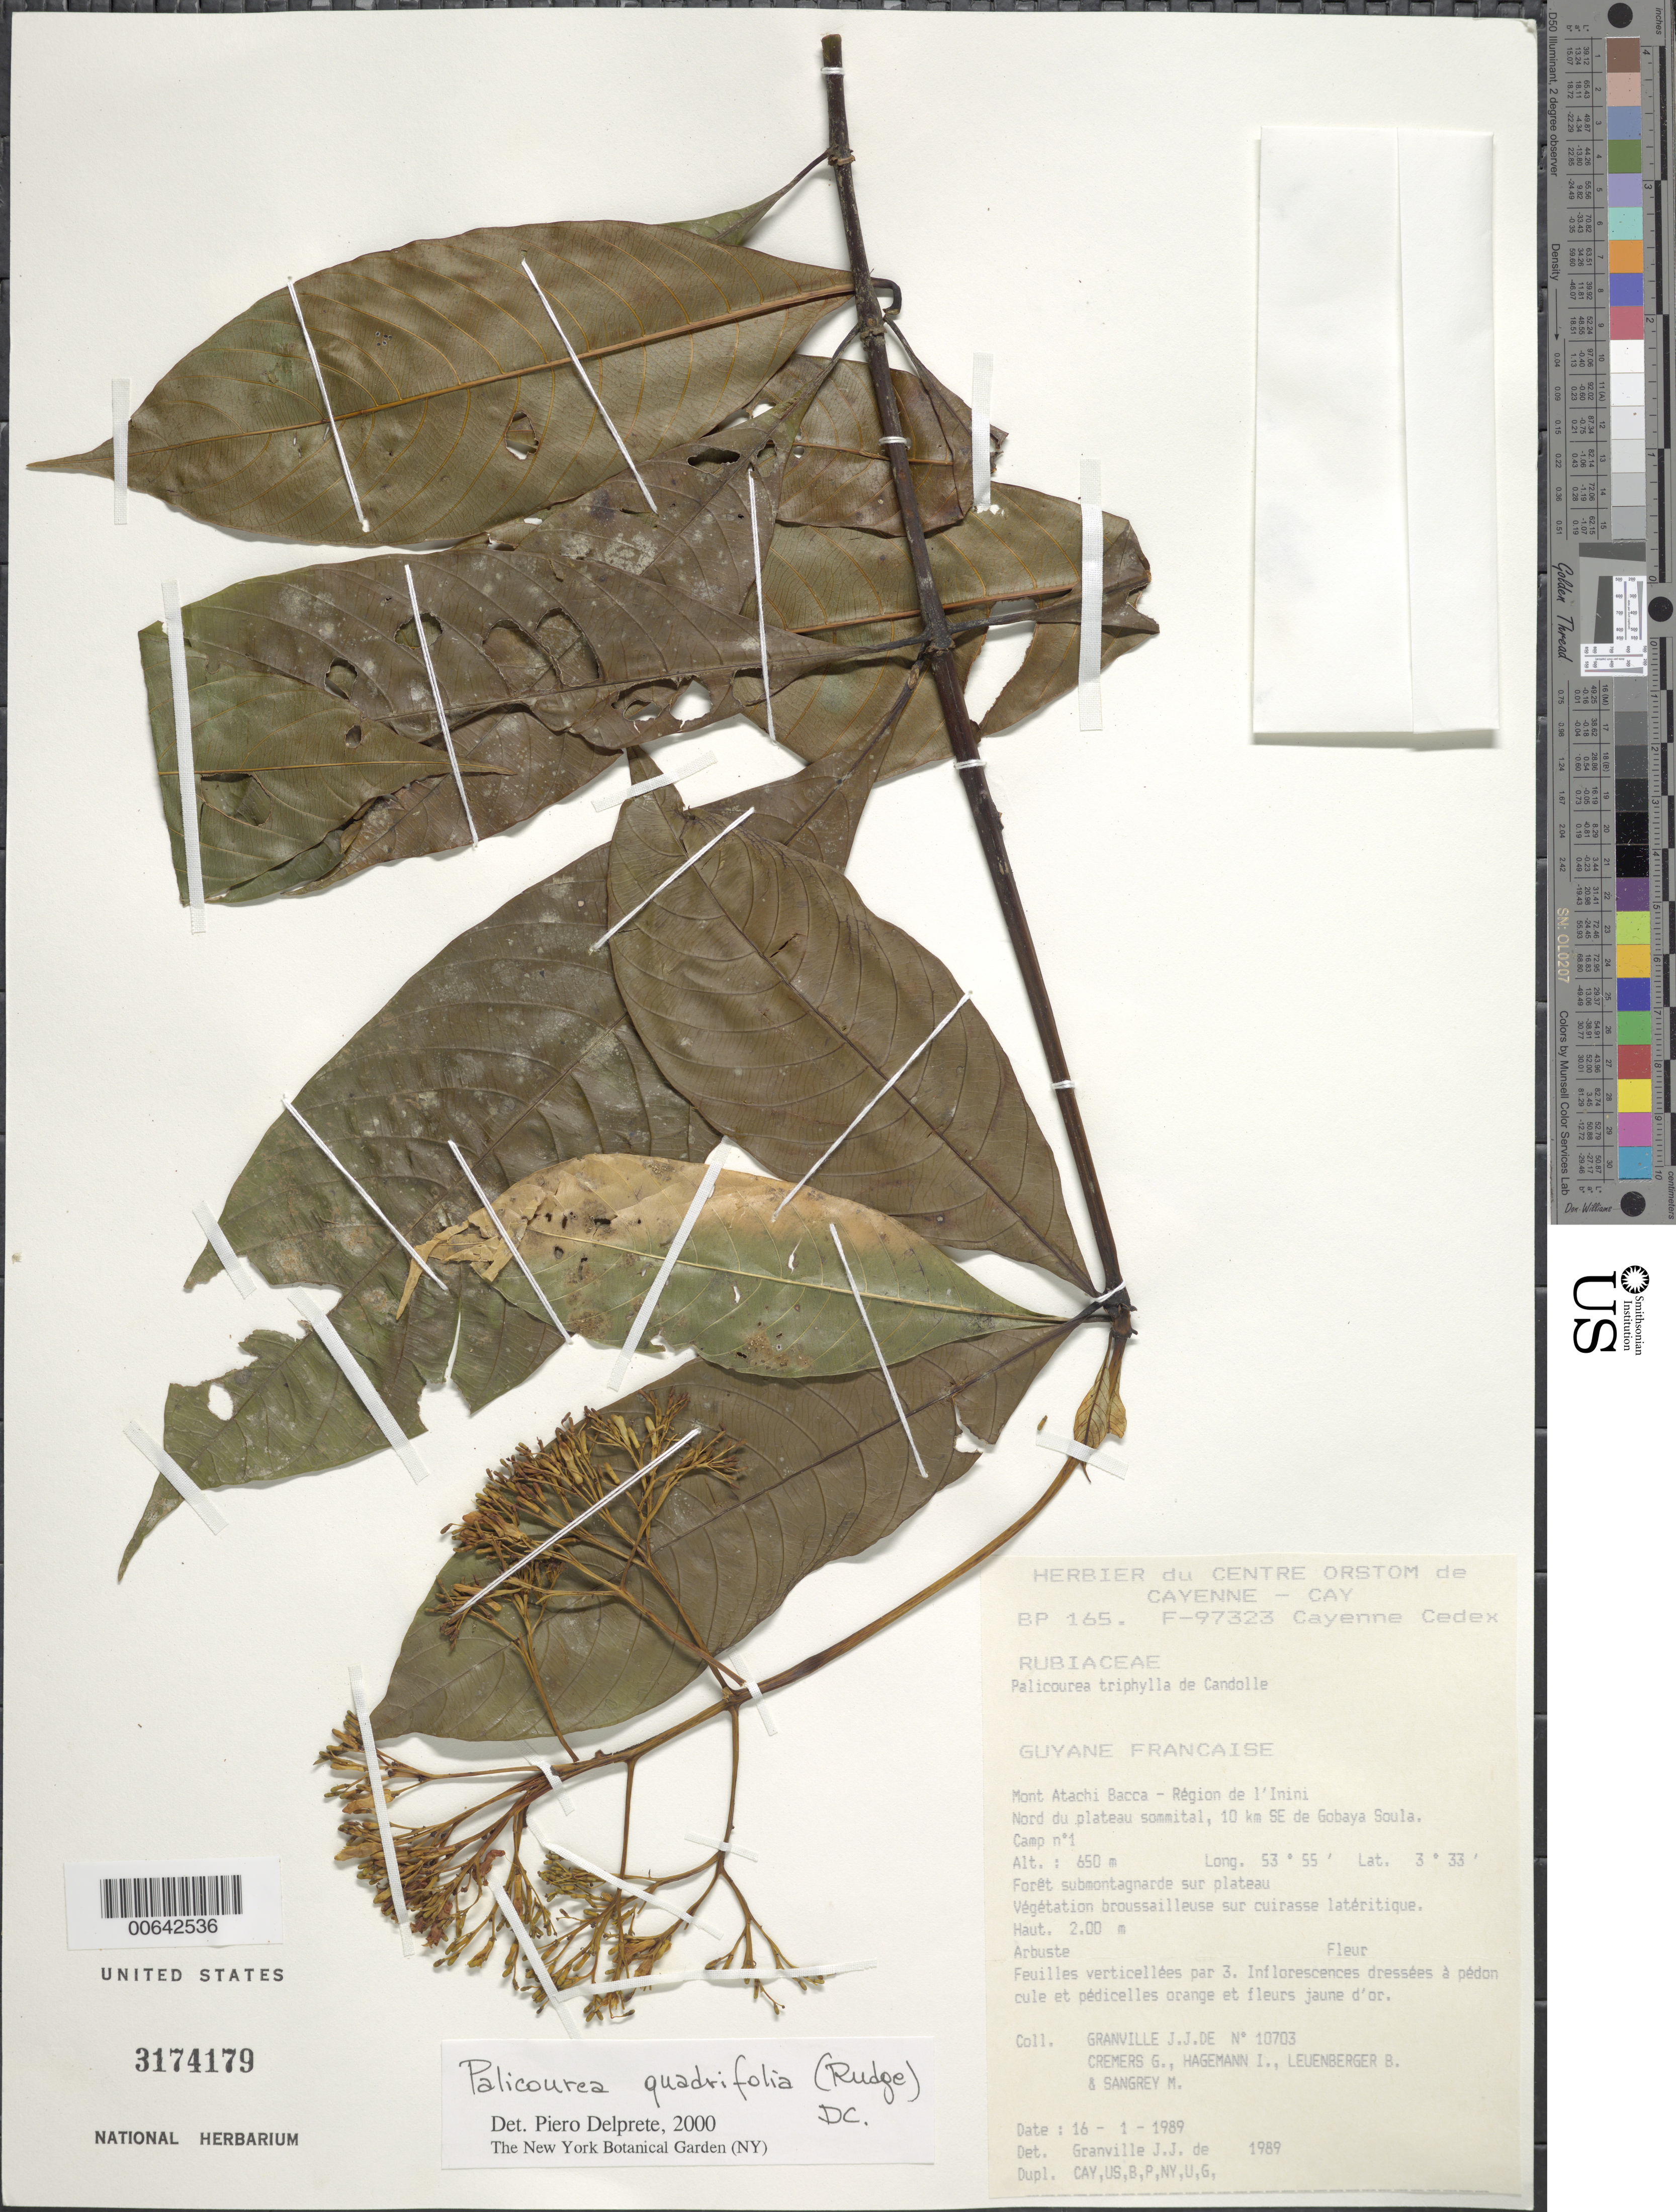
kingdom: Plantae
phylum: Tracheophyta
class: Magnoliopsida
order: Gentianales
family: Rubiaceae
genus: Palicourea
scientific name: Palicourea quadrifolia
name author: (Rudge) DC.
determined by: Delprete, P. G., Herb. de Guyane Cay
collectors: J.-J. de Granville, G. Cremers, J. Hagemann, B. E. Leuenberger & M. S. Sangrey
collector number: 10703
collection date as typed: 16-Jan-89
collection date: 1989-01-16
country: French Guiana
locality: Mont Atachi Bacca, région de l'Inini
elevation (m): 650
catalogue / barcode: US 3174179